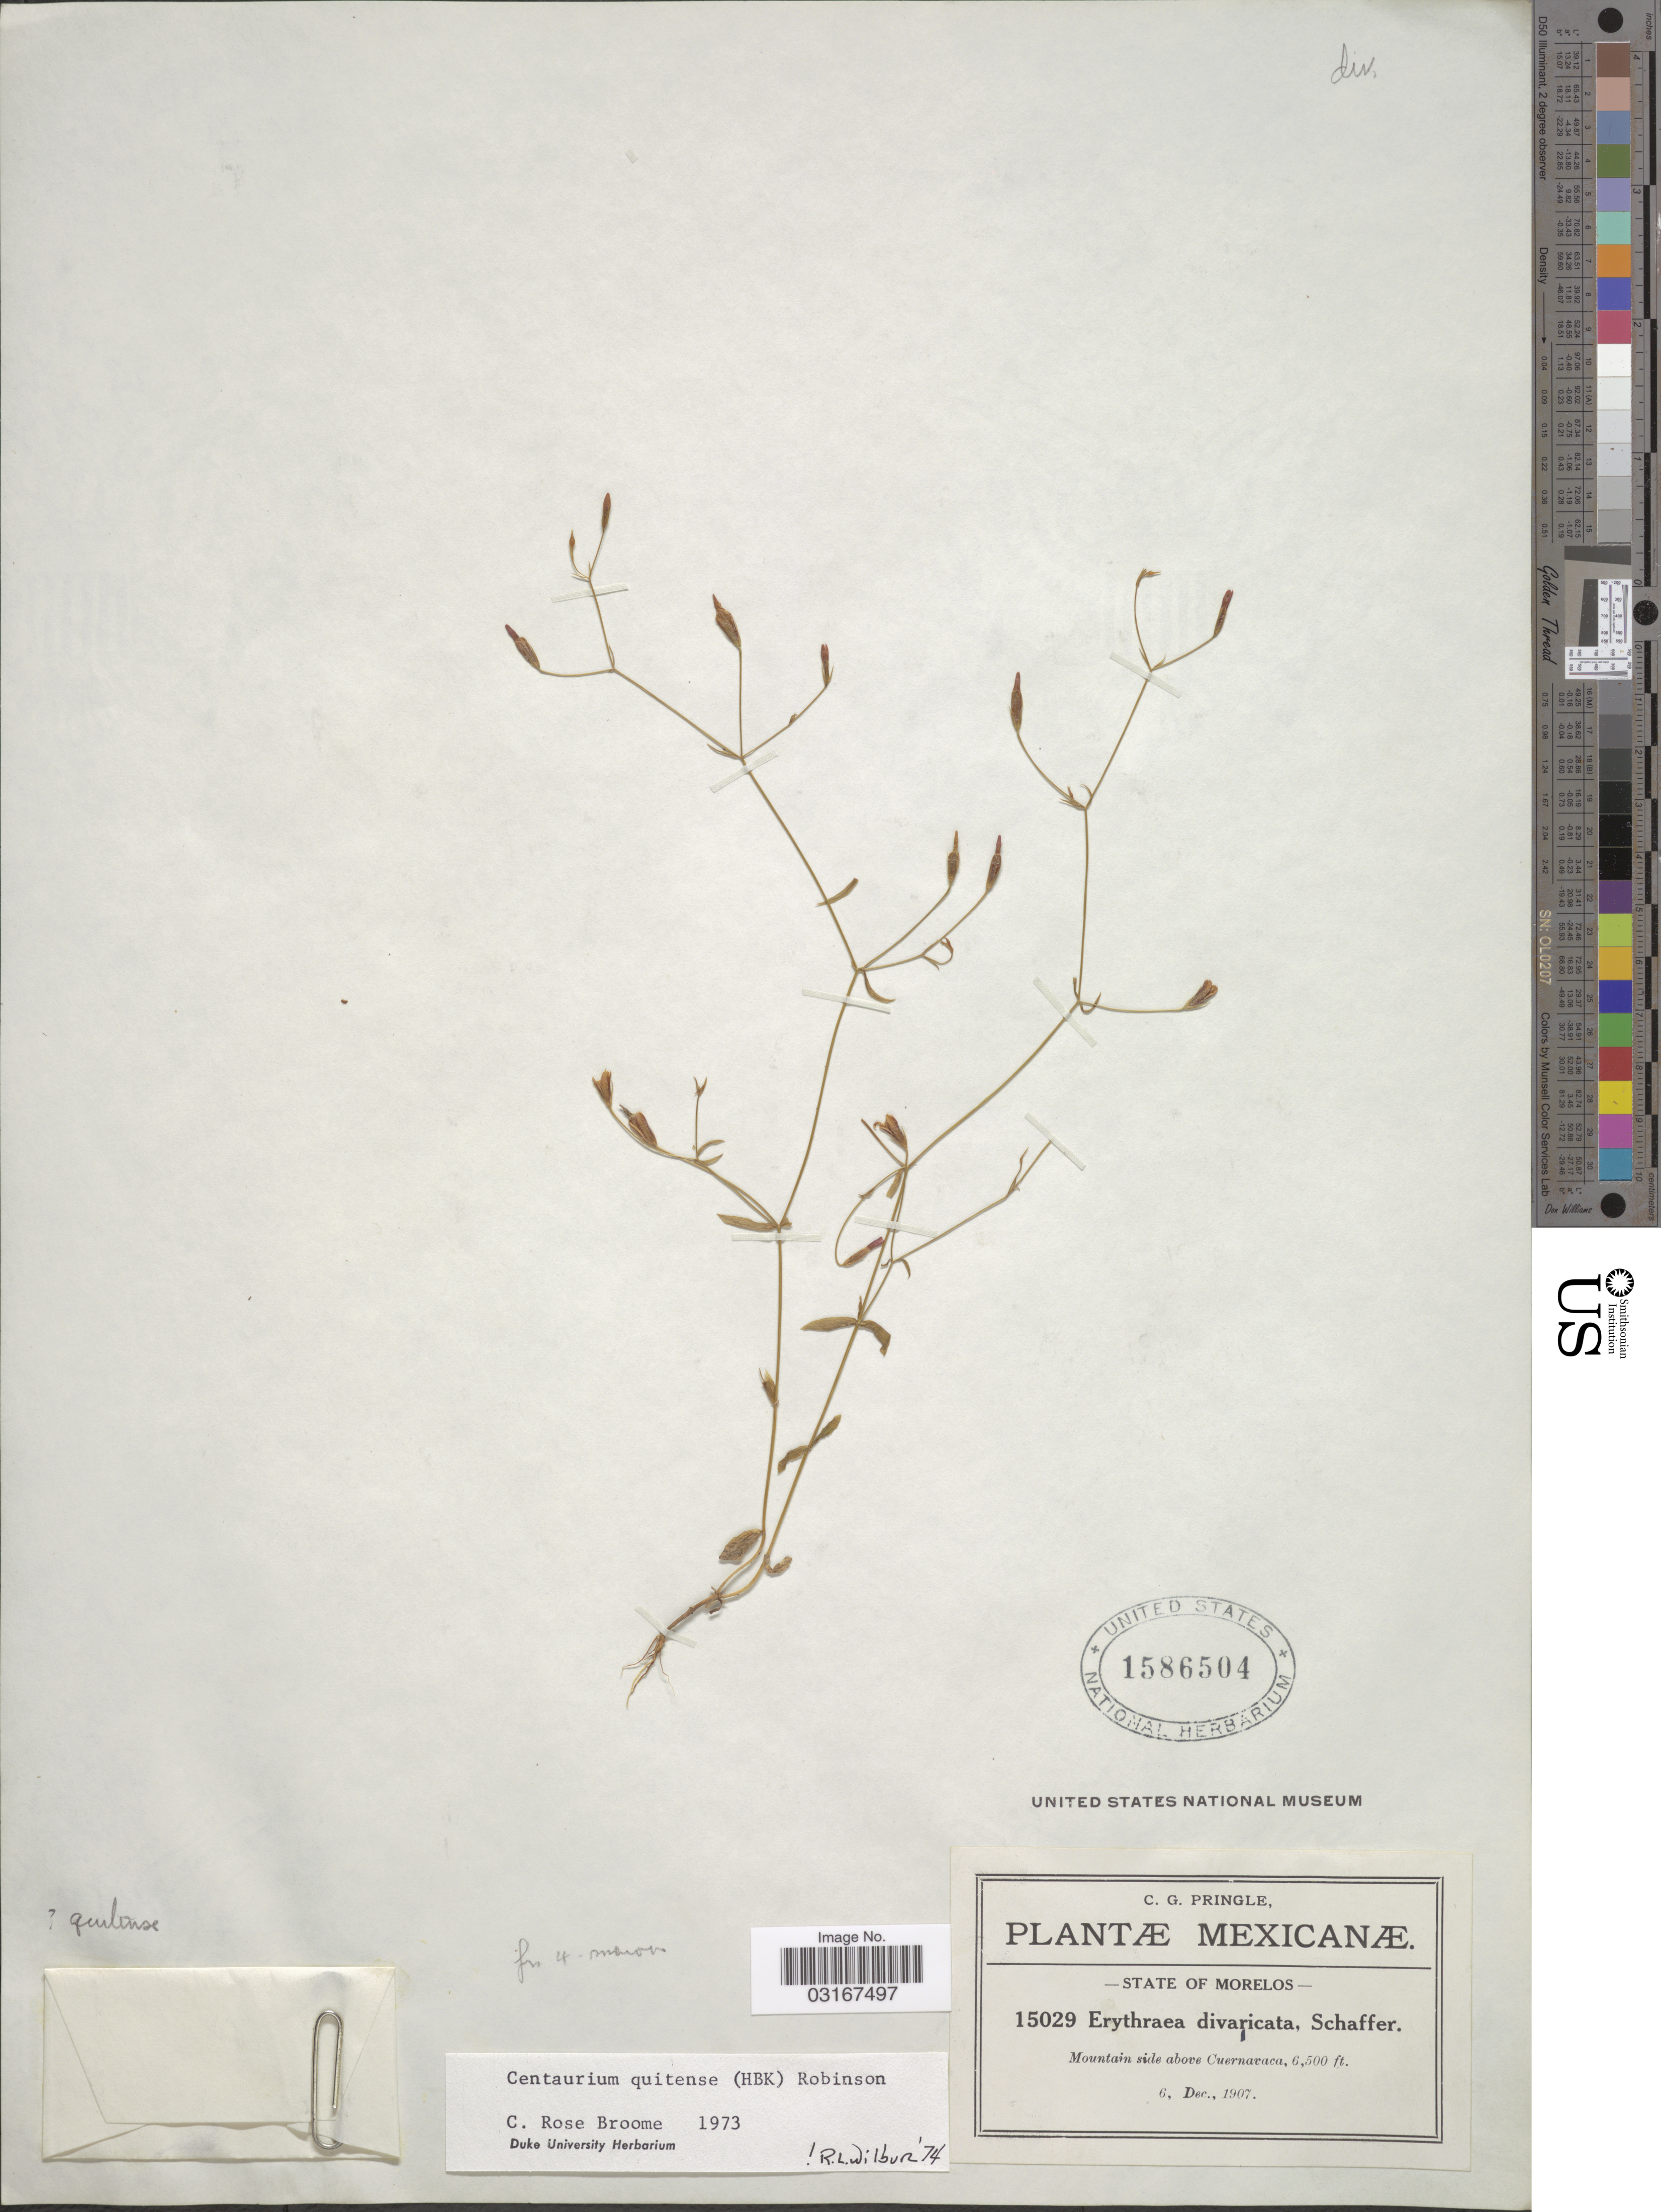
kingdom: Plantae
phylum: Tracheophyta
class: Magnoliopsida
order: Gentianales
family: Gentianaceae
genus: Centaurium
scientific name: Centaurium quitense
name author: (Kunth) B.L. Rob.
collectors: C. G. Pringle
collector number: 15029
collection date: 1907-12-06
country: Mexico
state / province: Morelos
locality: Mountain side above Cuernavaca.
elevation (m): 1981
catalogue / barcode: US 1586504